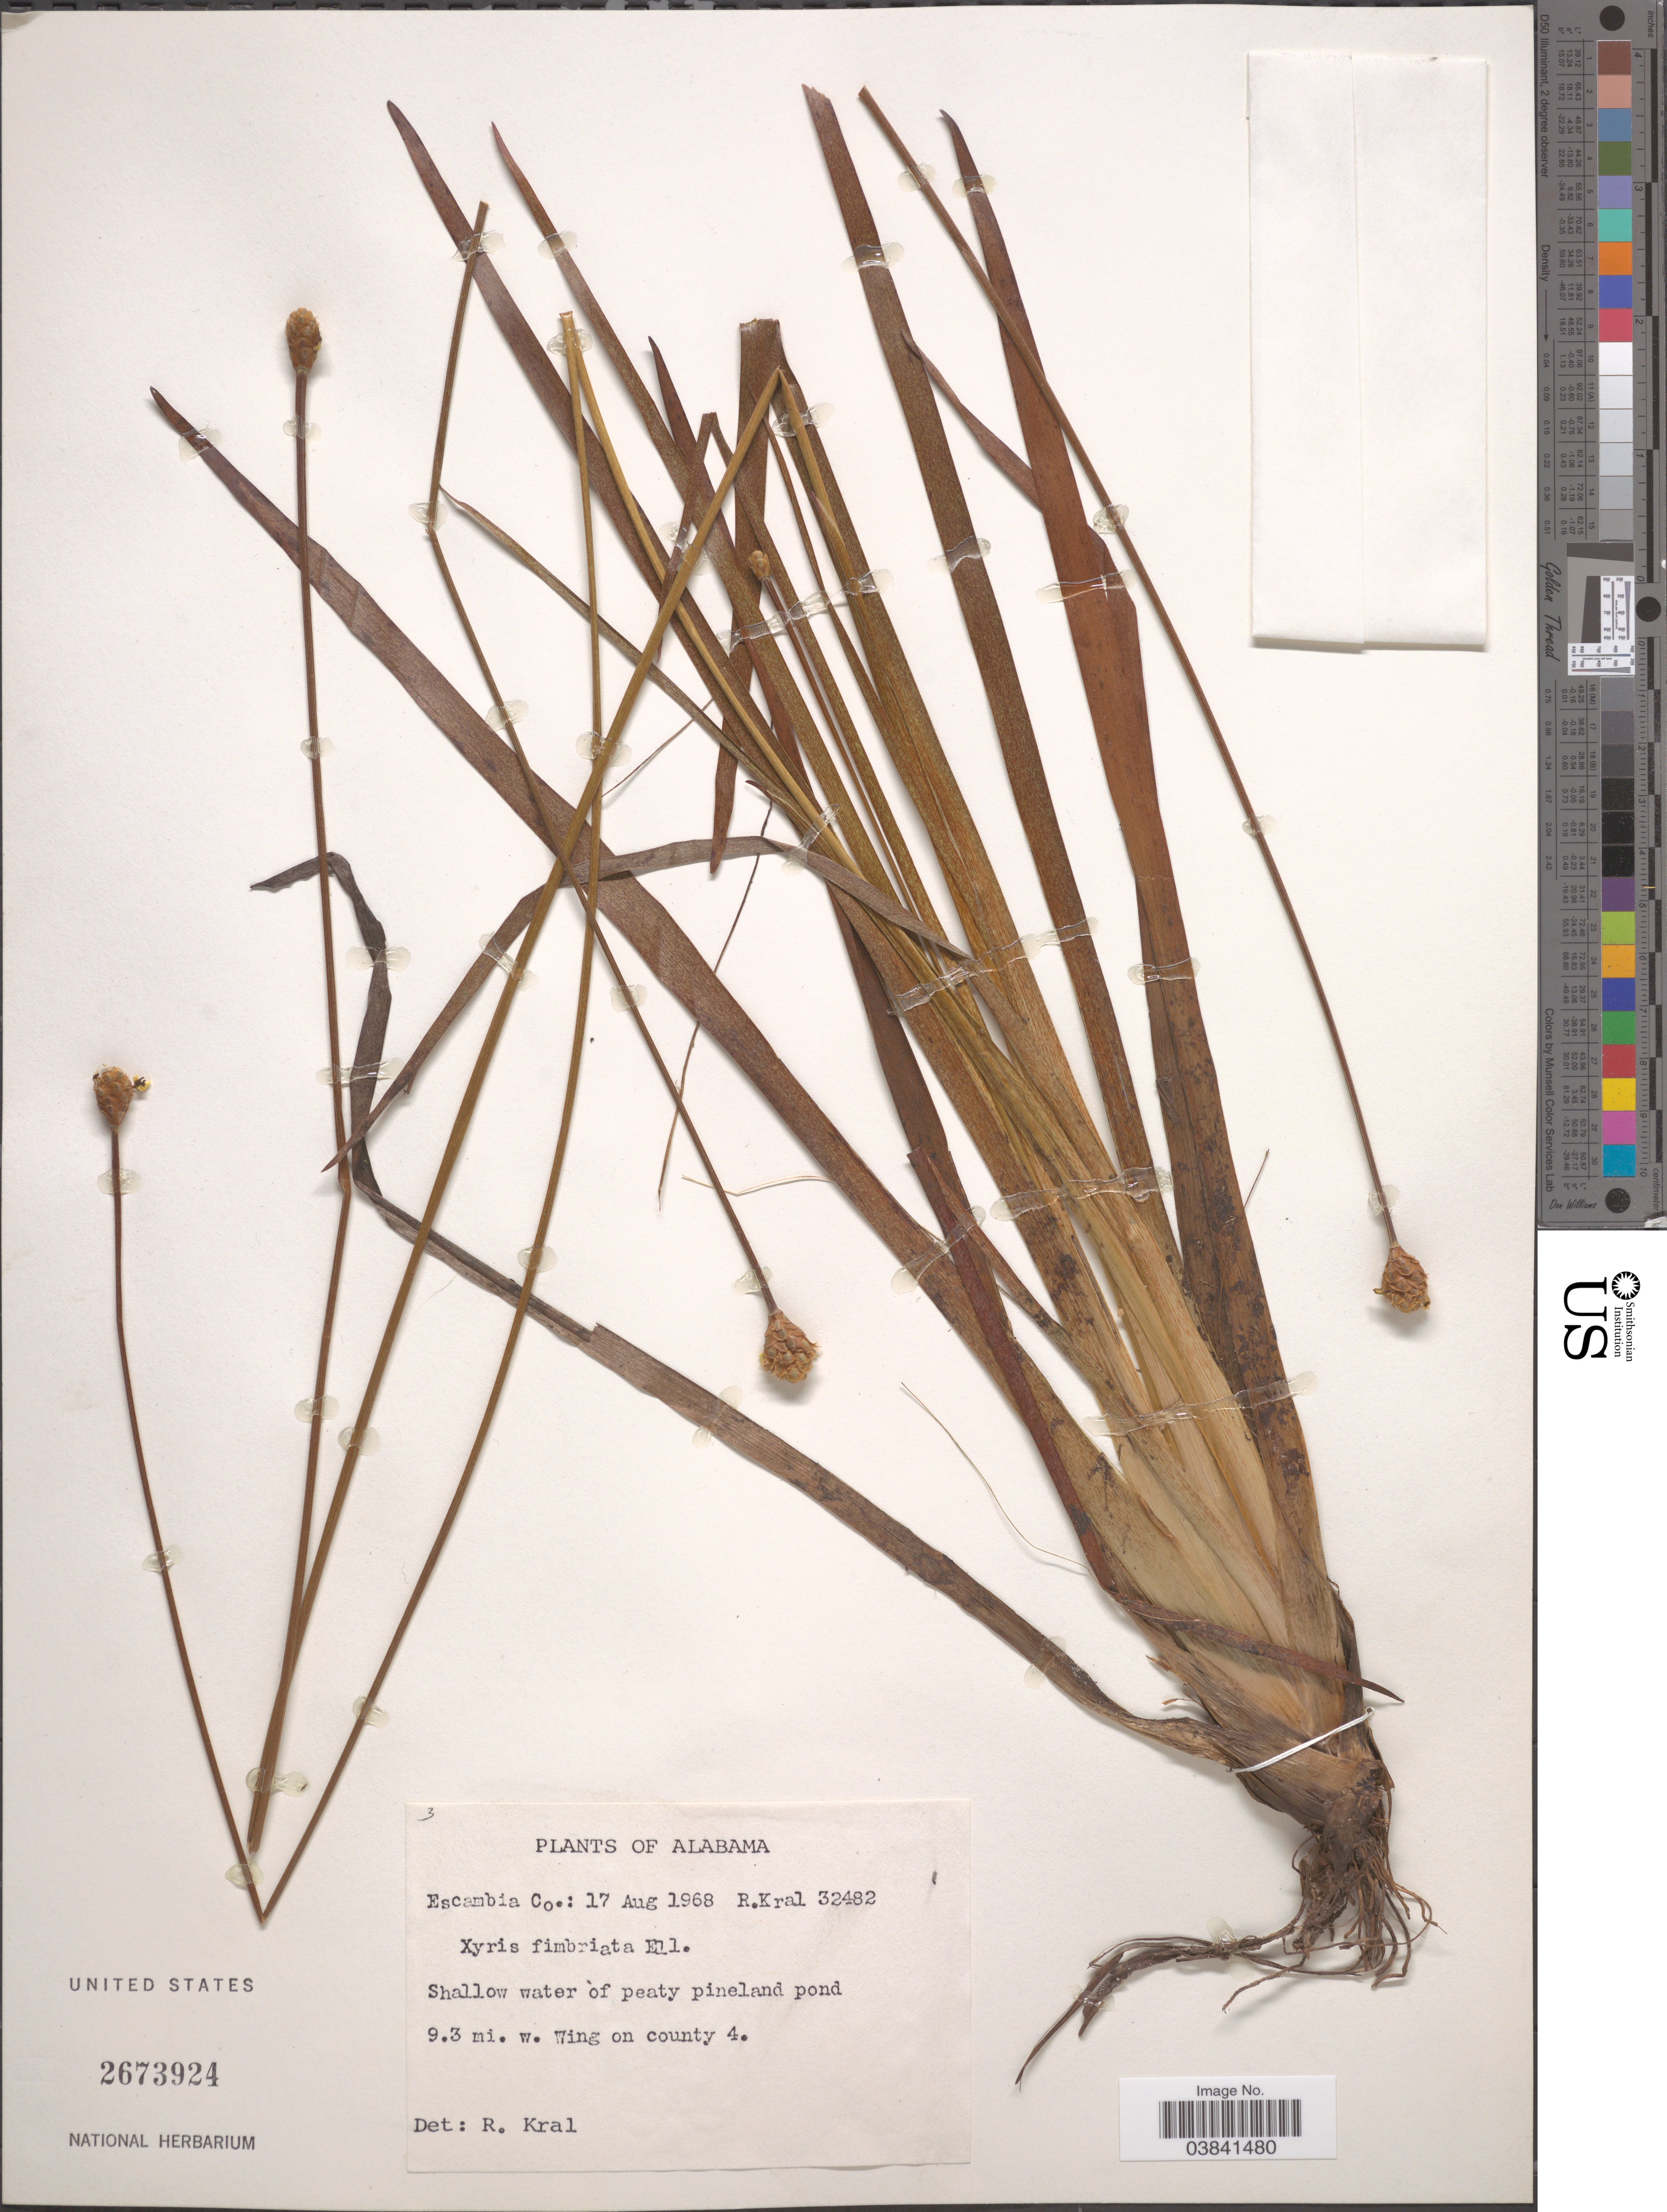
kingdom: Plantae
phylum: Tracheophyta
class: Liliopsida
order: Poales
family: Xyridaceae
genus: Xyris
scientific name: Xyris fimbriata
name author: Elliott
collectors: R. Kral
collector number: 32482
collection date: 1968-08-17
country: United States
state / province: Alabama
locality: Escambia Co.: Shallow water of peaty pineland pond. 9.3 mi. w. Wing on county 4.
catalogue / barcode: US 2673924